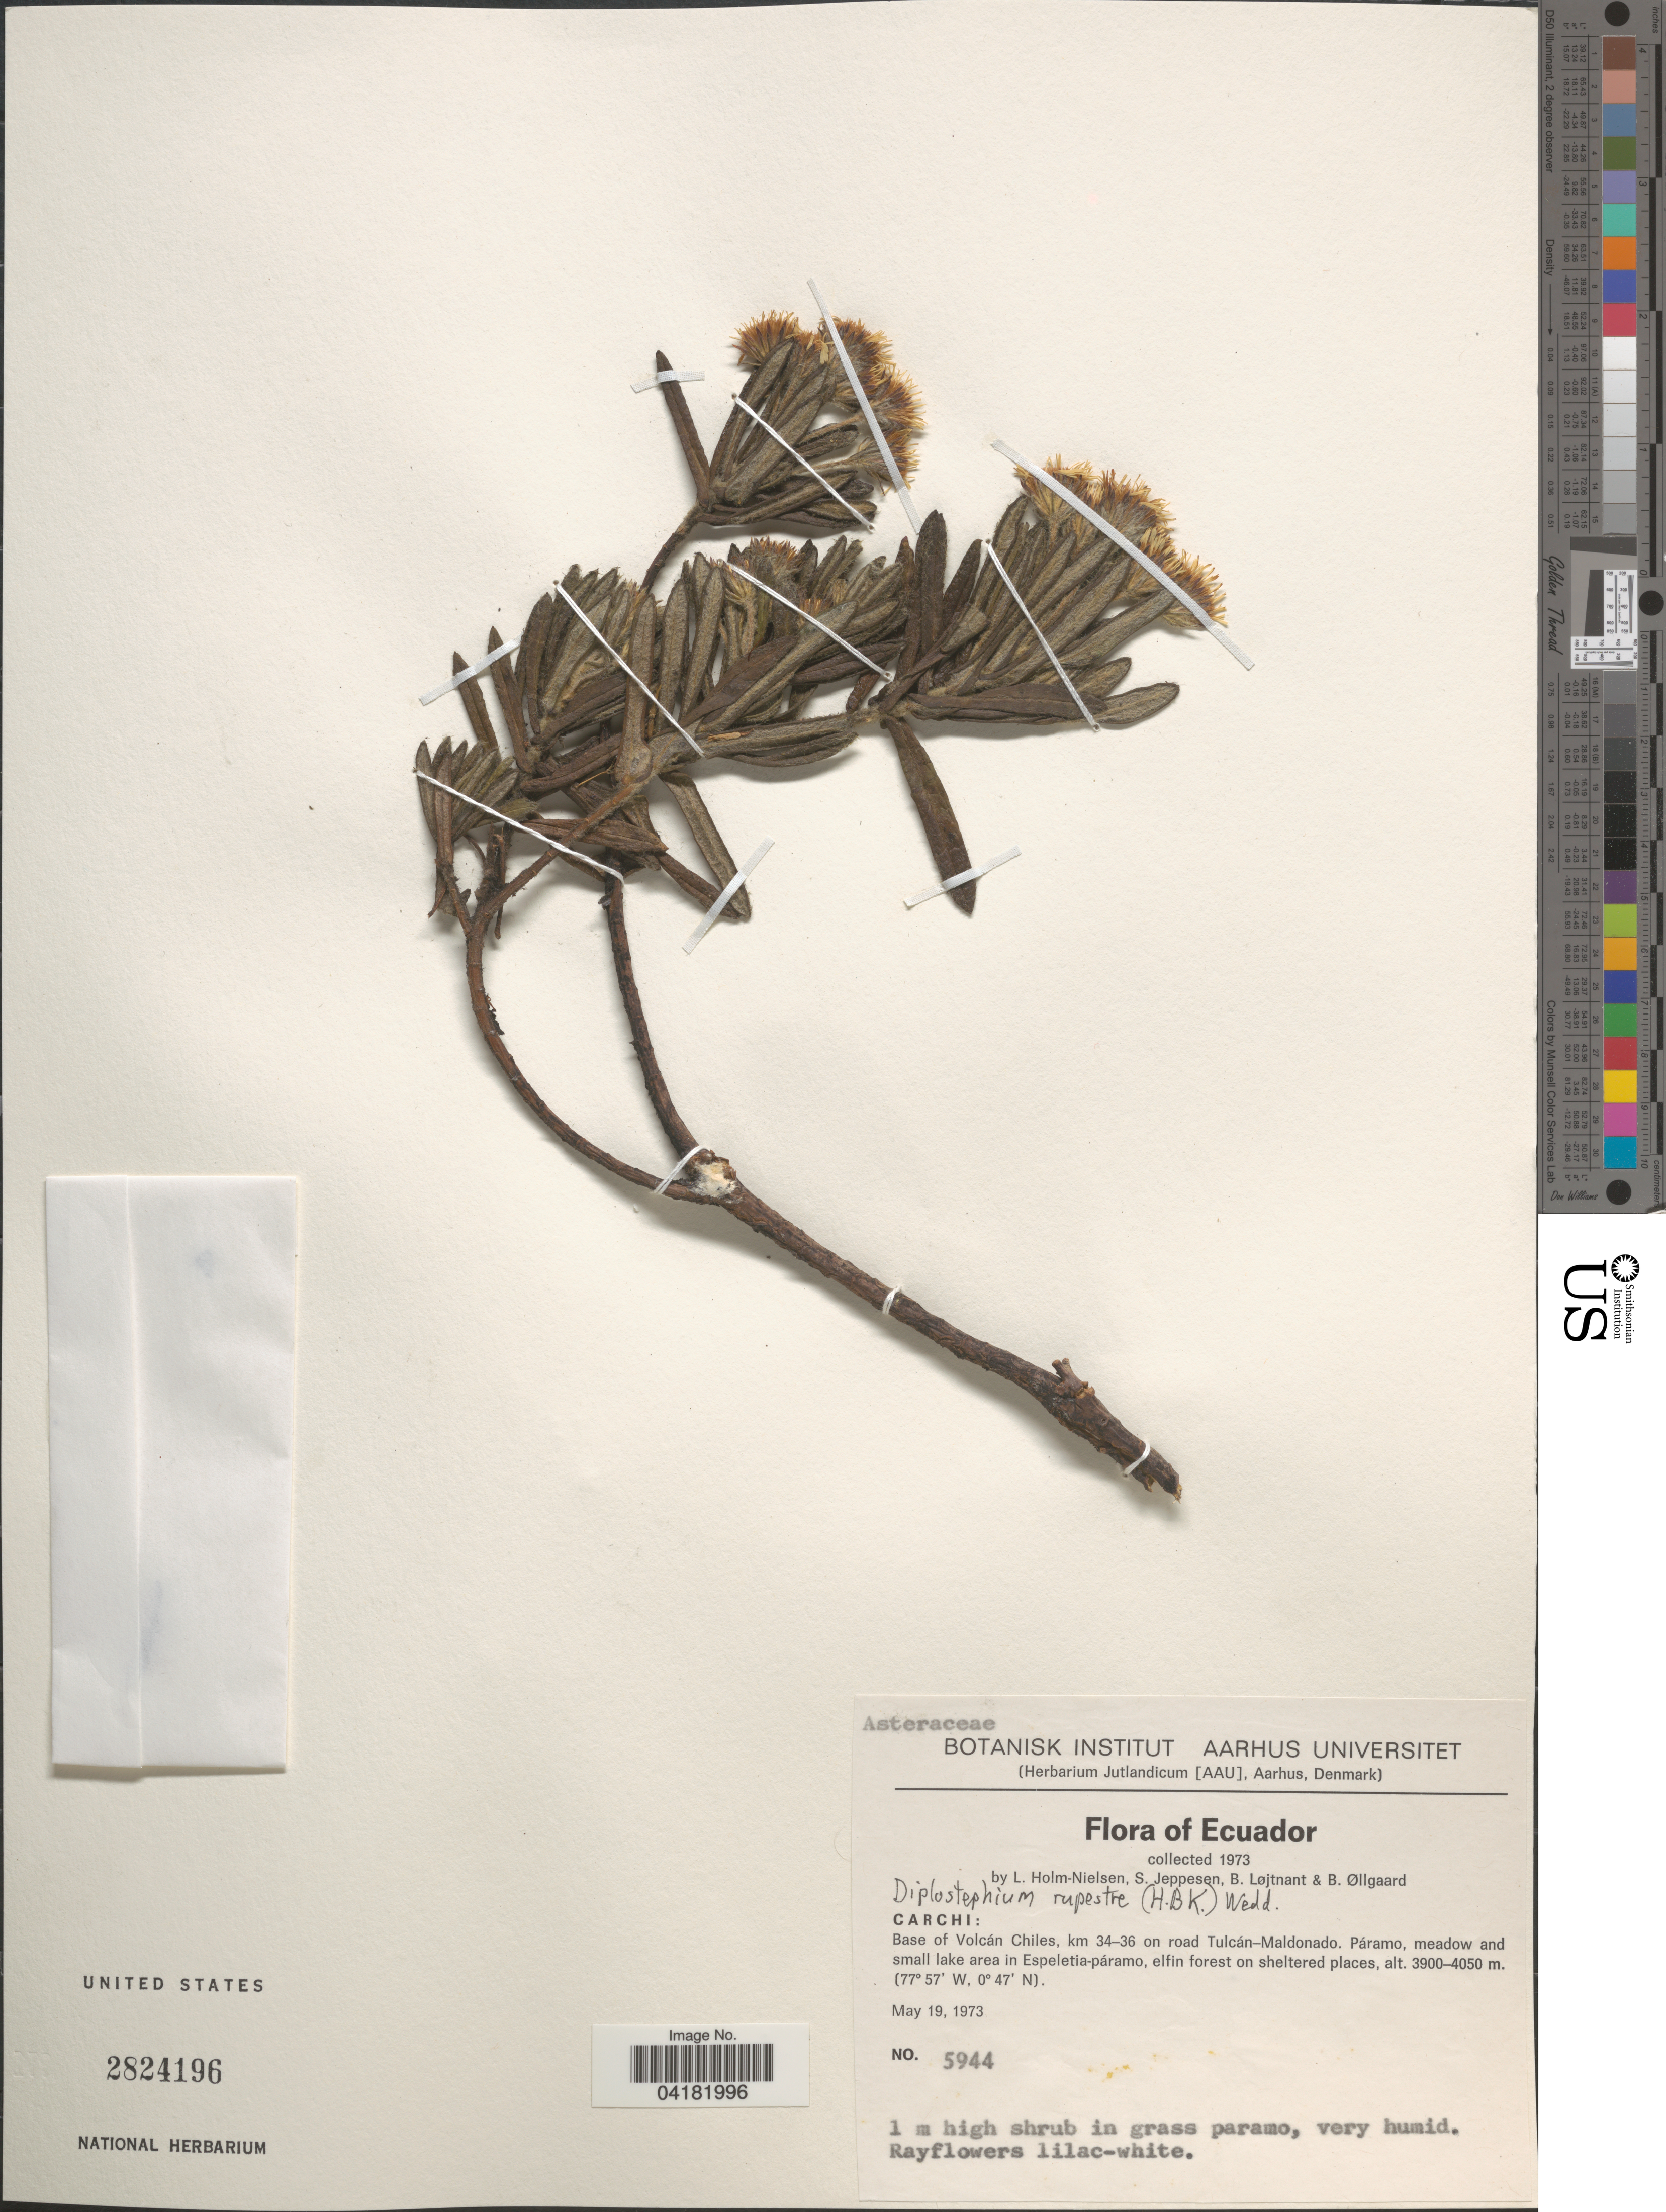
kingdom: Plantae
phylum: Tracheophyta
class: Magnoliopsida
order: Asterales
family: Asteraceae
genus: Linochilus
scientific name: Linochilus rupestris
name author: (Kunth) Saldivia & O.M. Vargas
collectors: L. Holm-Nielsen, S. Jeppesen, B. Löjtnant & B. Øllgaard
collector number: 5944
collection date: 1973-05-19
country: Ecuador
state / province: Carchi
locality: Base of Volcán Chiles, km 34-36 on road Tulcán-Maldonado.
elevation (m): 3900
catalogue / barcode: US 2824196